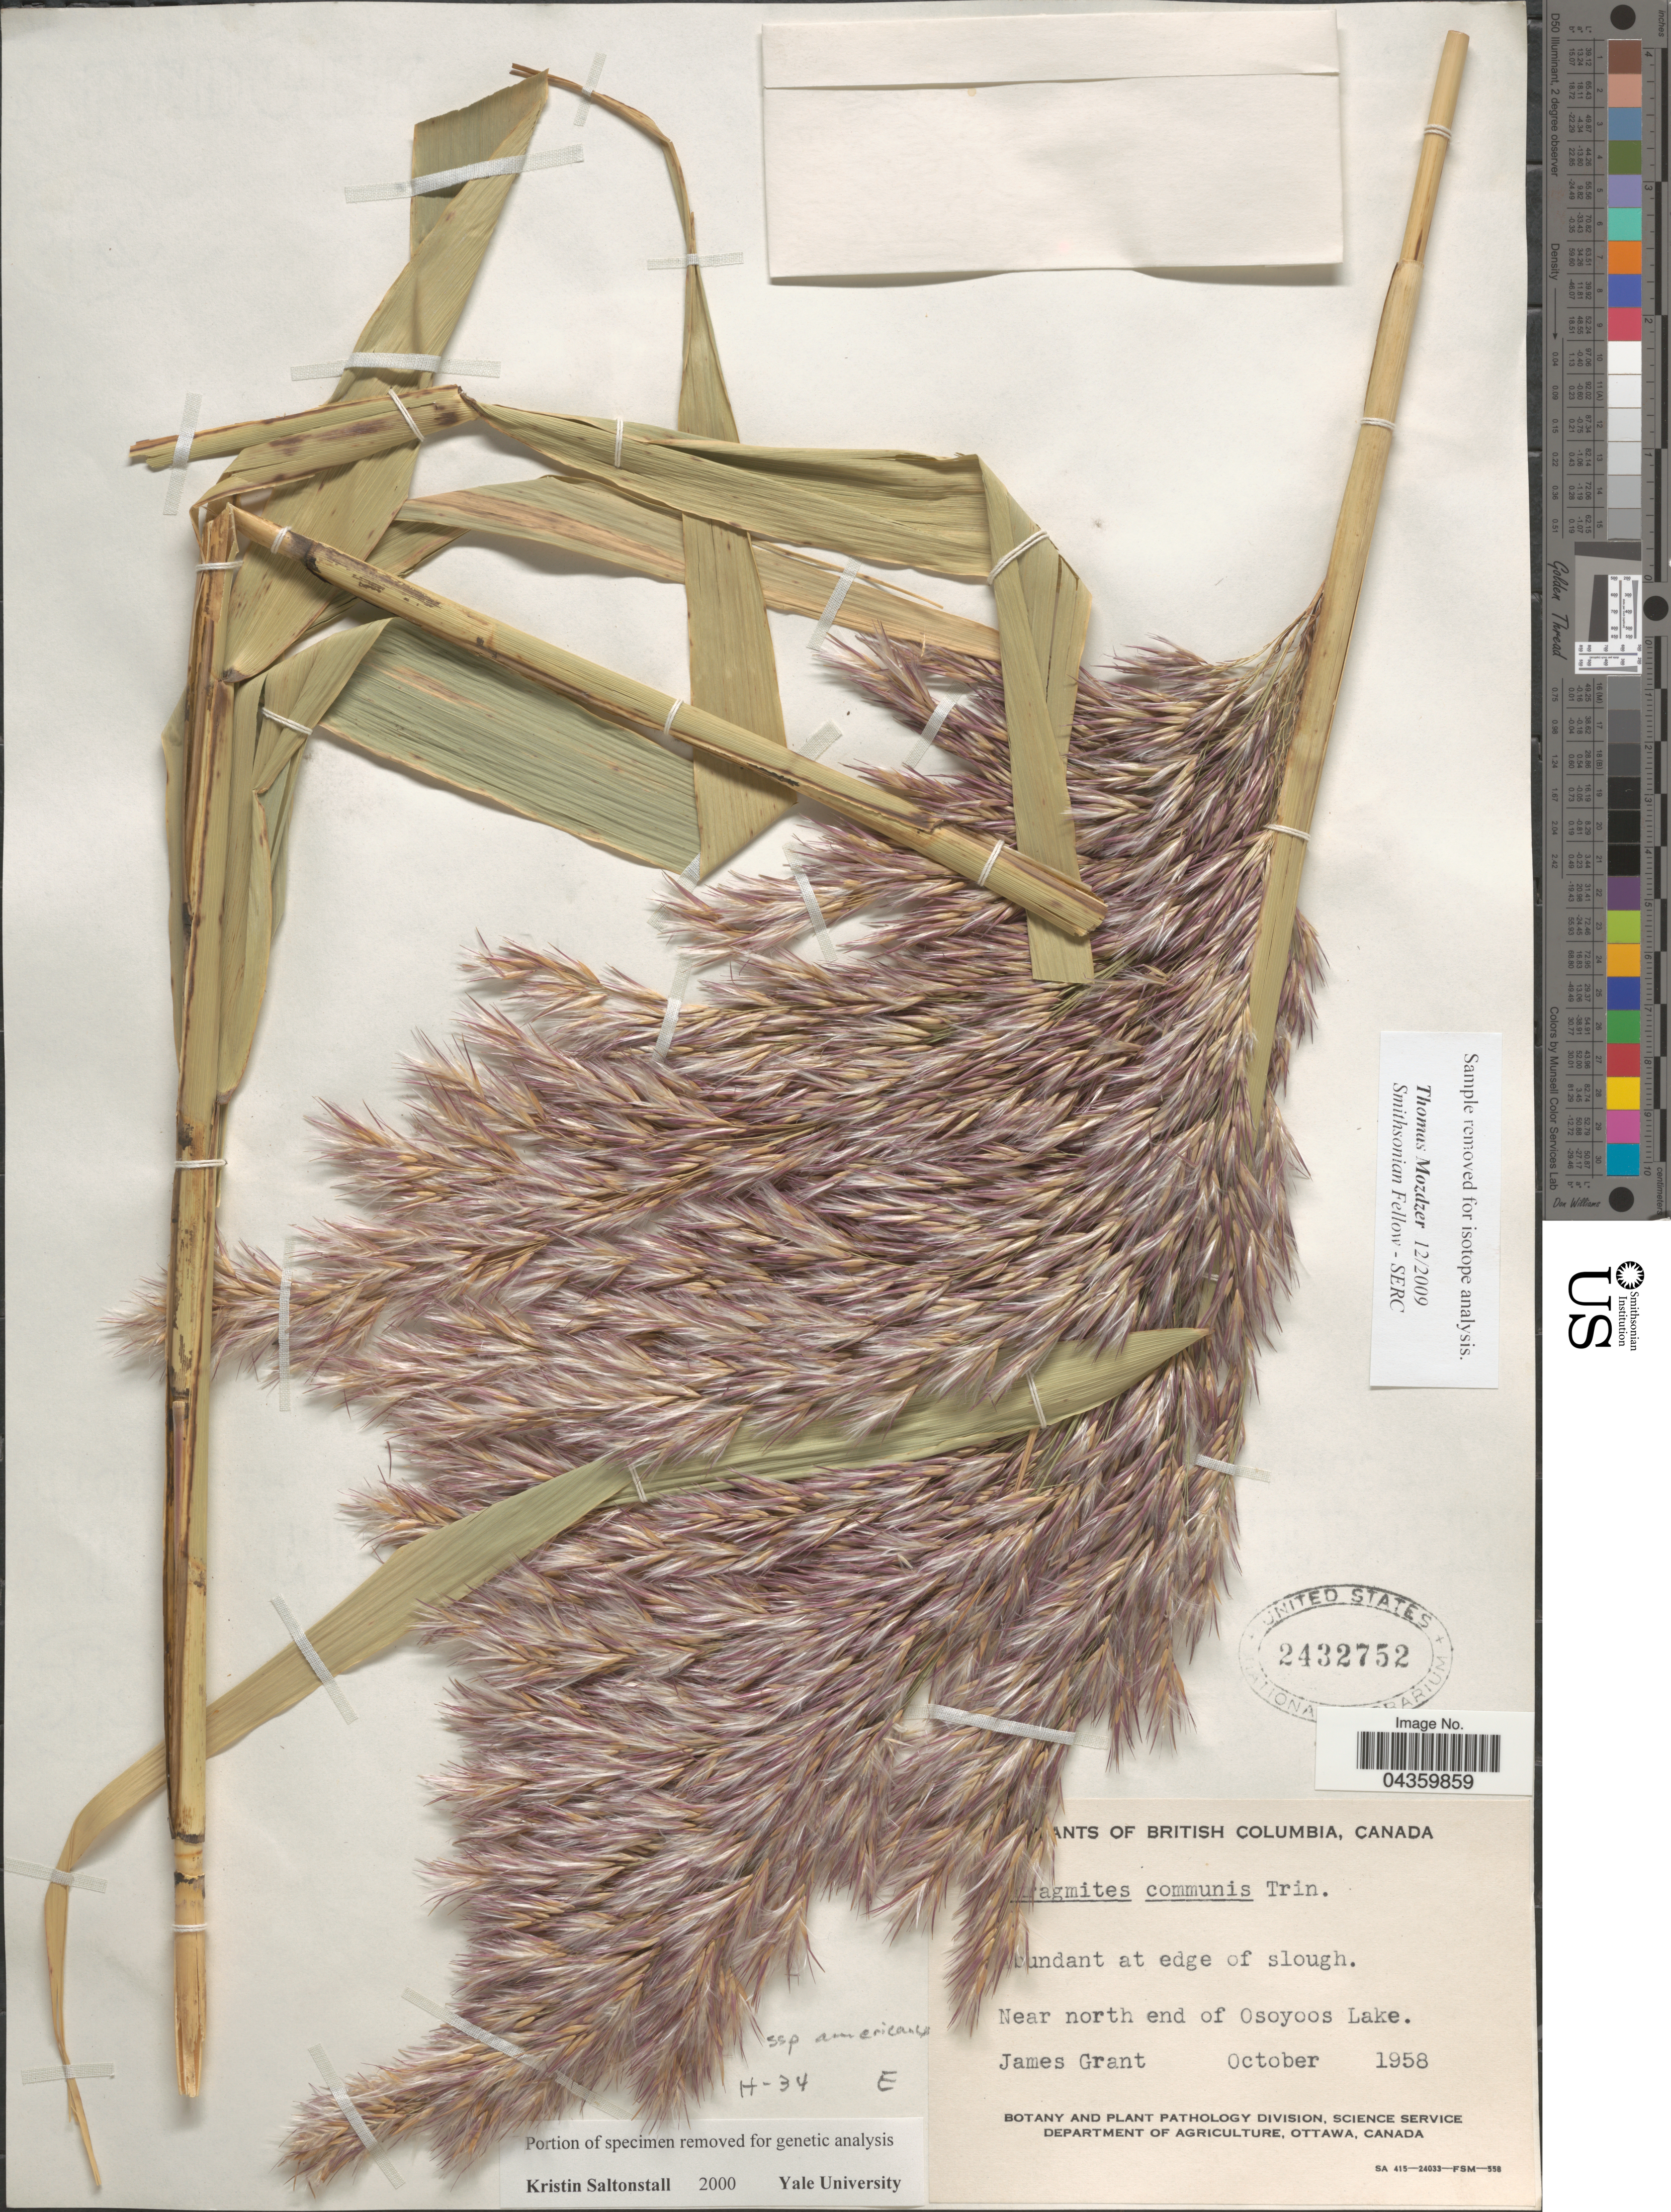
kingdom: Plantae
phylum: Tracheophyta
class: Liliopsida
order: Poales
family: Poaceae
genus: Phragmites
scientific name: Phragmites australis subsp. americanus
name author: Saltonstall & et al.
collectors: J. Grant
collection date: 1958-10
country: Canada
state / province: British Columbia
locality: Near north end of Osoyoos Lake.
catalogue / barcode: US 2432752